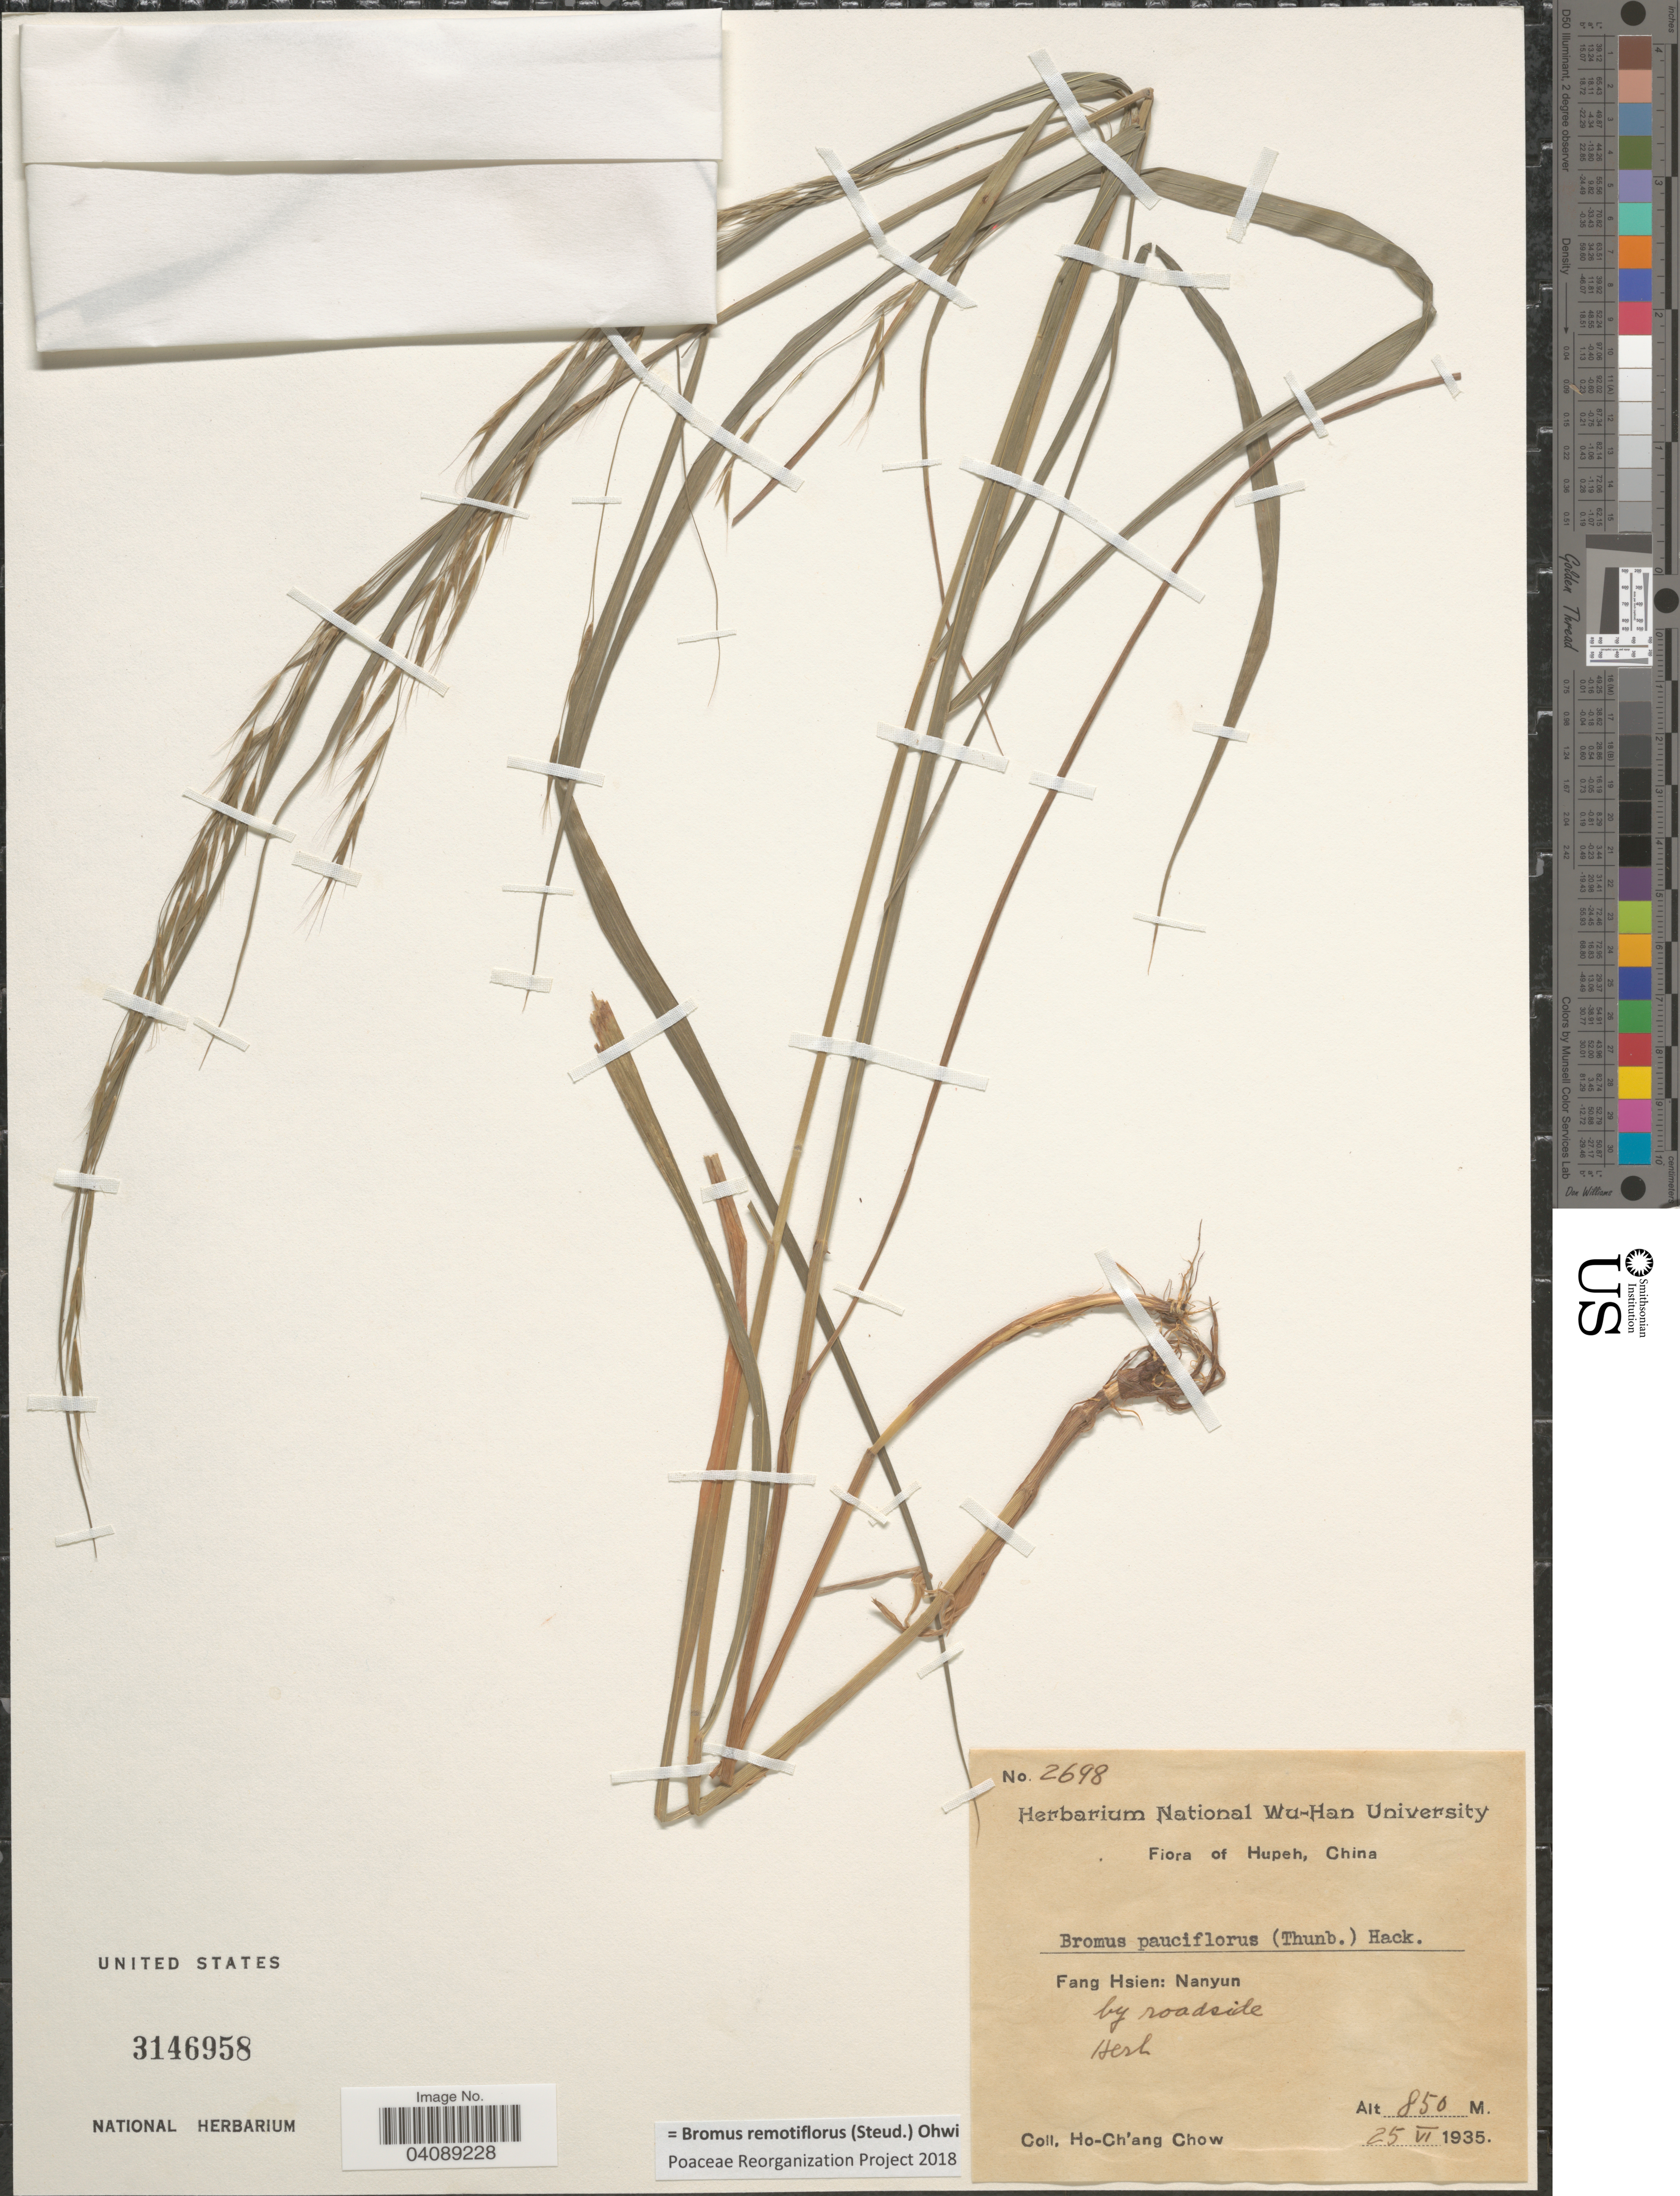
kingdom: Plantae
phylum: Tracheophyta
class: Liliopsida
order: Poales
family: Poaceae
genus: Bromus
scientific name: Bromus remotiflorus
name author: (Steud.) Ohwi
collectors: H. Chow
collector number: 2698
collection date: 1935-06-25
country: China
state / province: Hubei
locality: Hupeh. Fang Hsien: Nanyun.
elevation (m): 850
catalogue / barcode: US 3146958